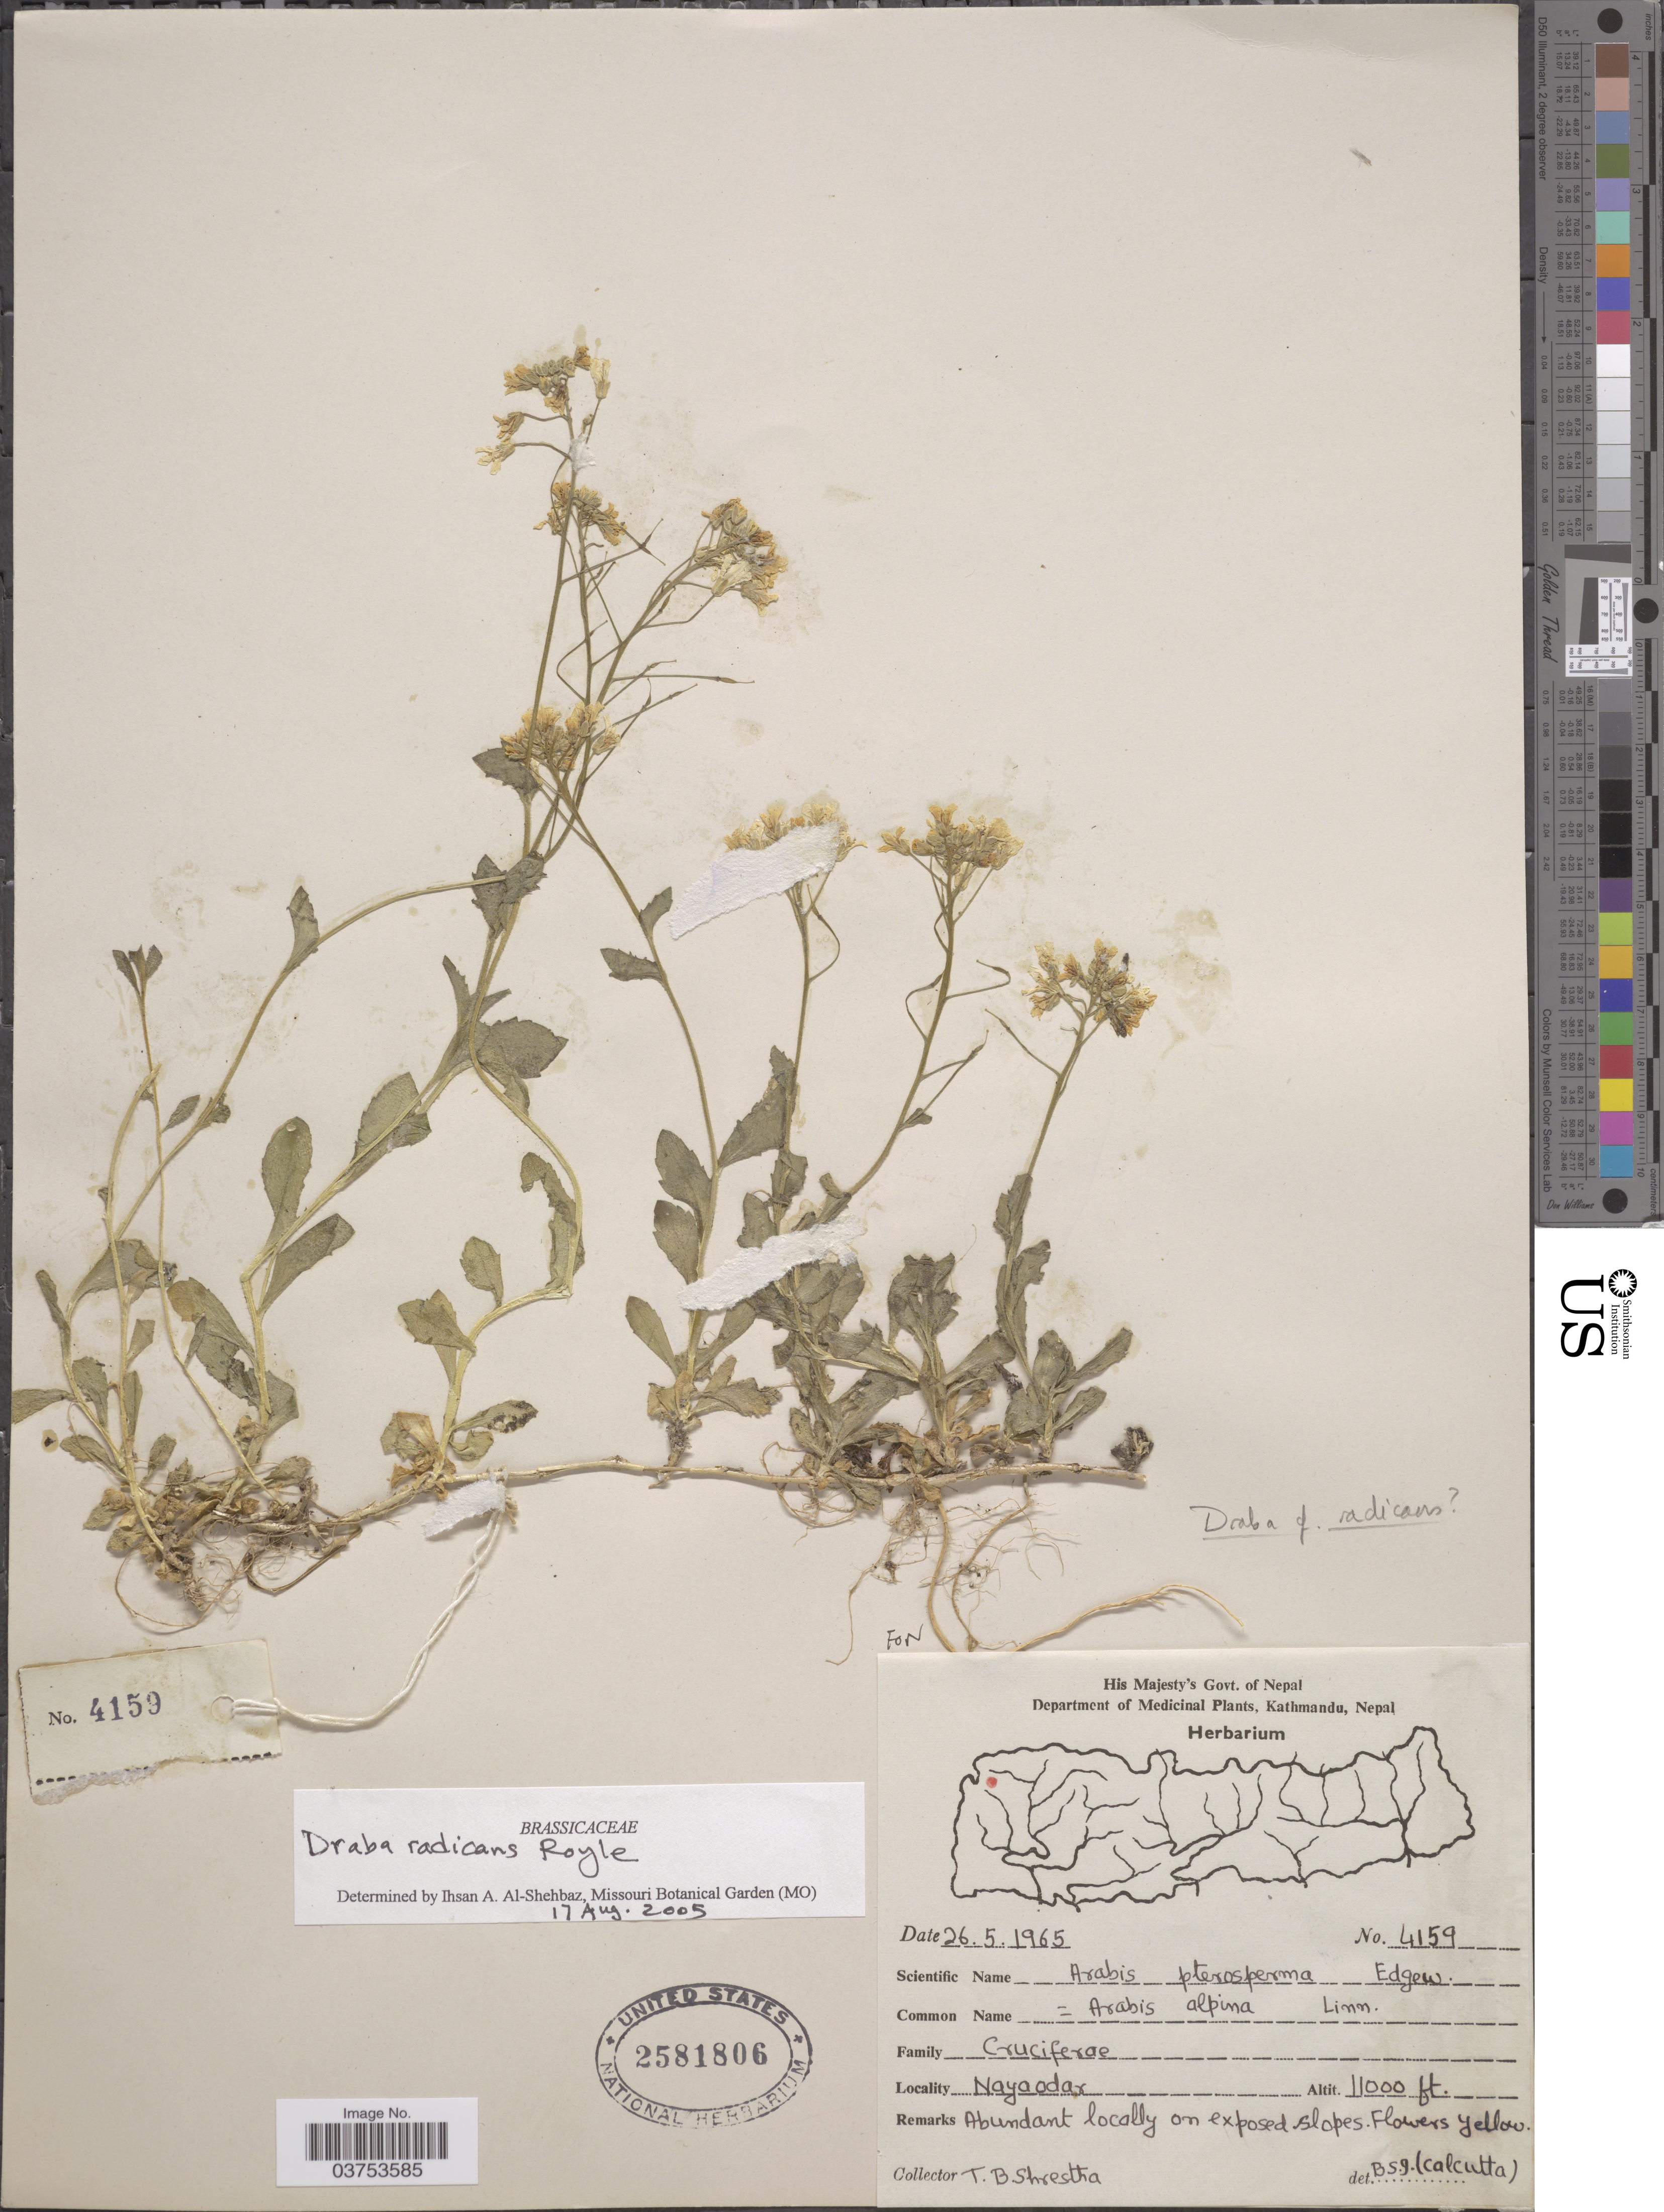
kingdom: Plantae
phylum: Tracheophyta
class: Magnoliopsida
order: Brassicales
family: Brassicaceae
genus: Draba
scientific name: Draba radicans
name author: Royle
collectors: T. B. Shrestha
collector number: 4159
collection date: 1965-05-26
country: Nepal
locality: Nayaadar. [interpreted]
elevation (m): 3353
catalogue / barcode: US 2581806